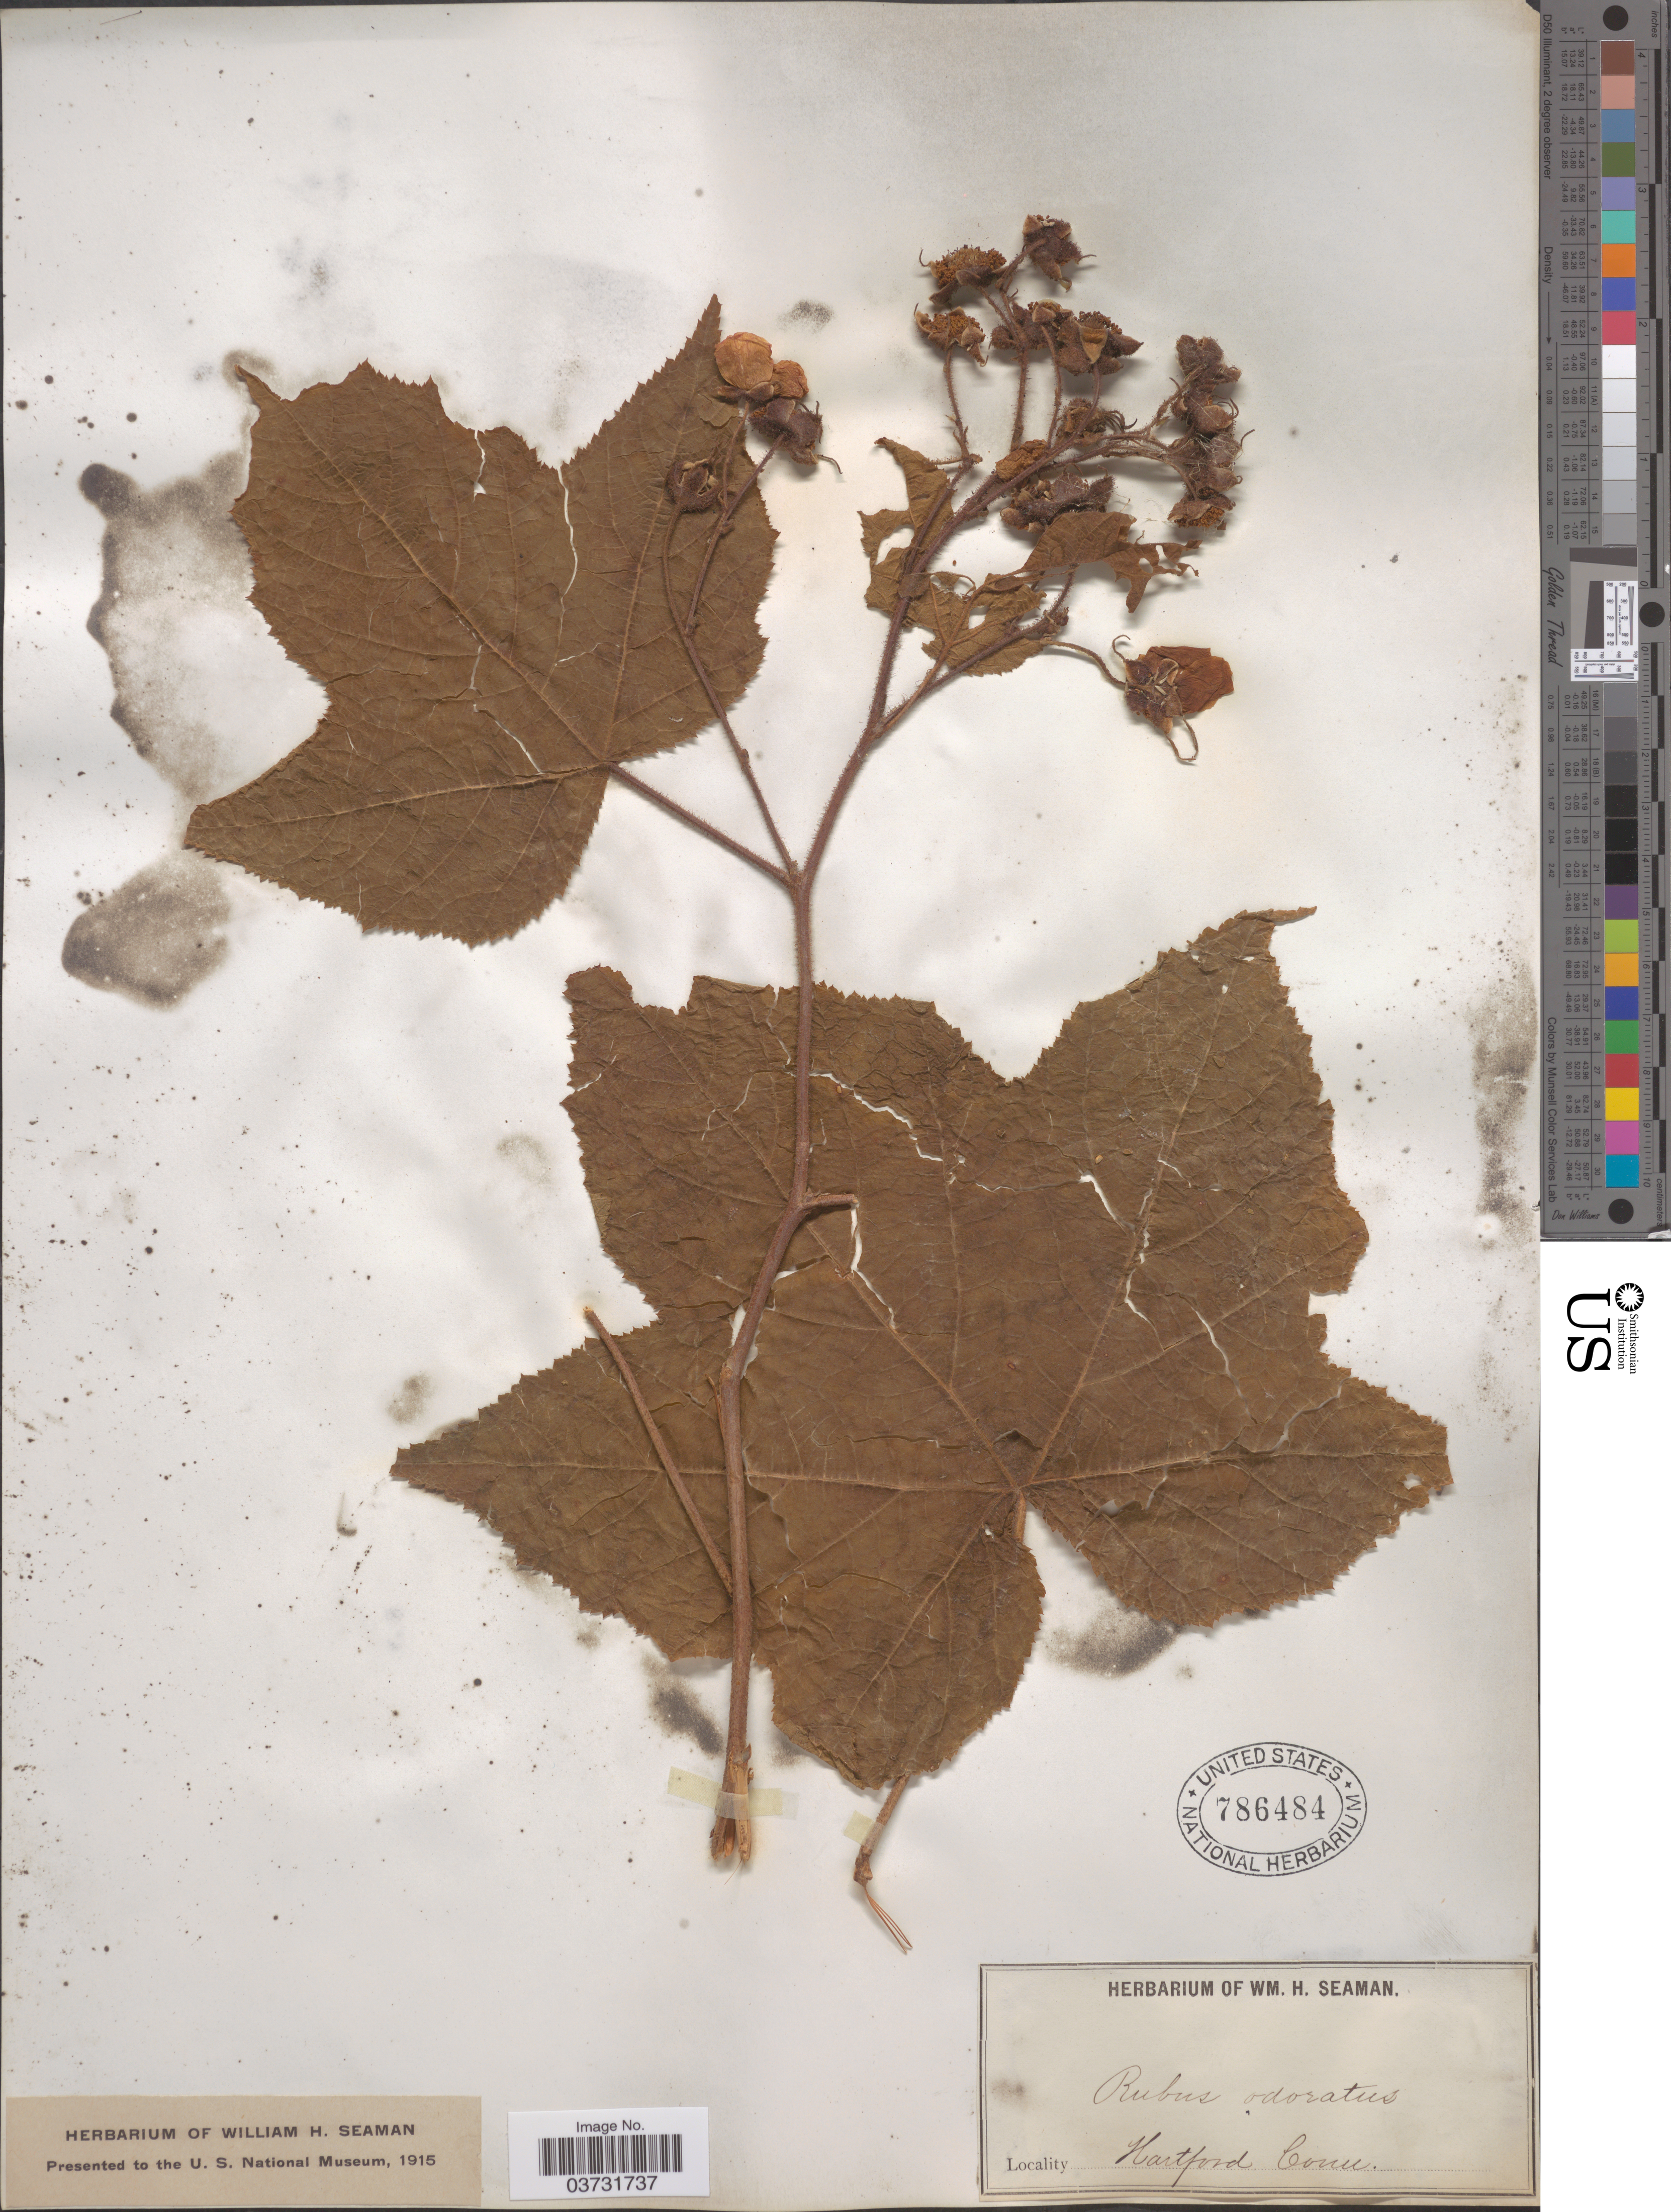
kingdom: Plantae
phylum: Tracheophyta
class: Magnoliopsida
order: Rosales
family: Rosaceae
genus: Rubus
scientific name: Rubus odoratus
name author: L.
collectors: W. Seaman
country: United States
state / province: Connecticut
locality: Hartford.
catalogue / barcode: US 786484